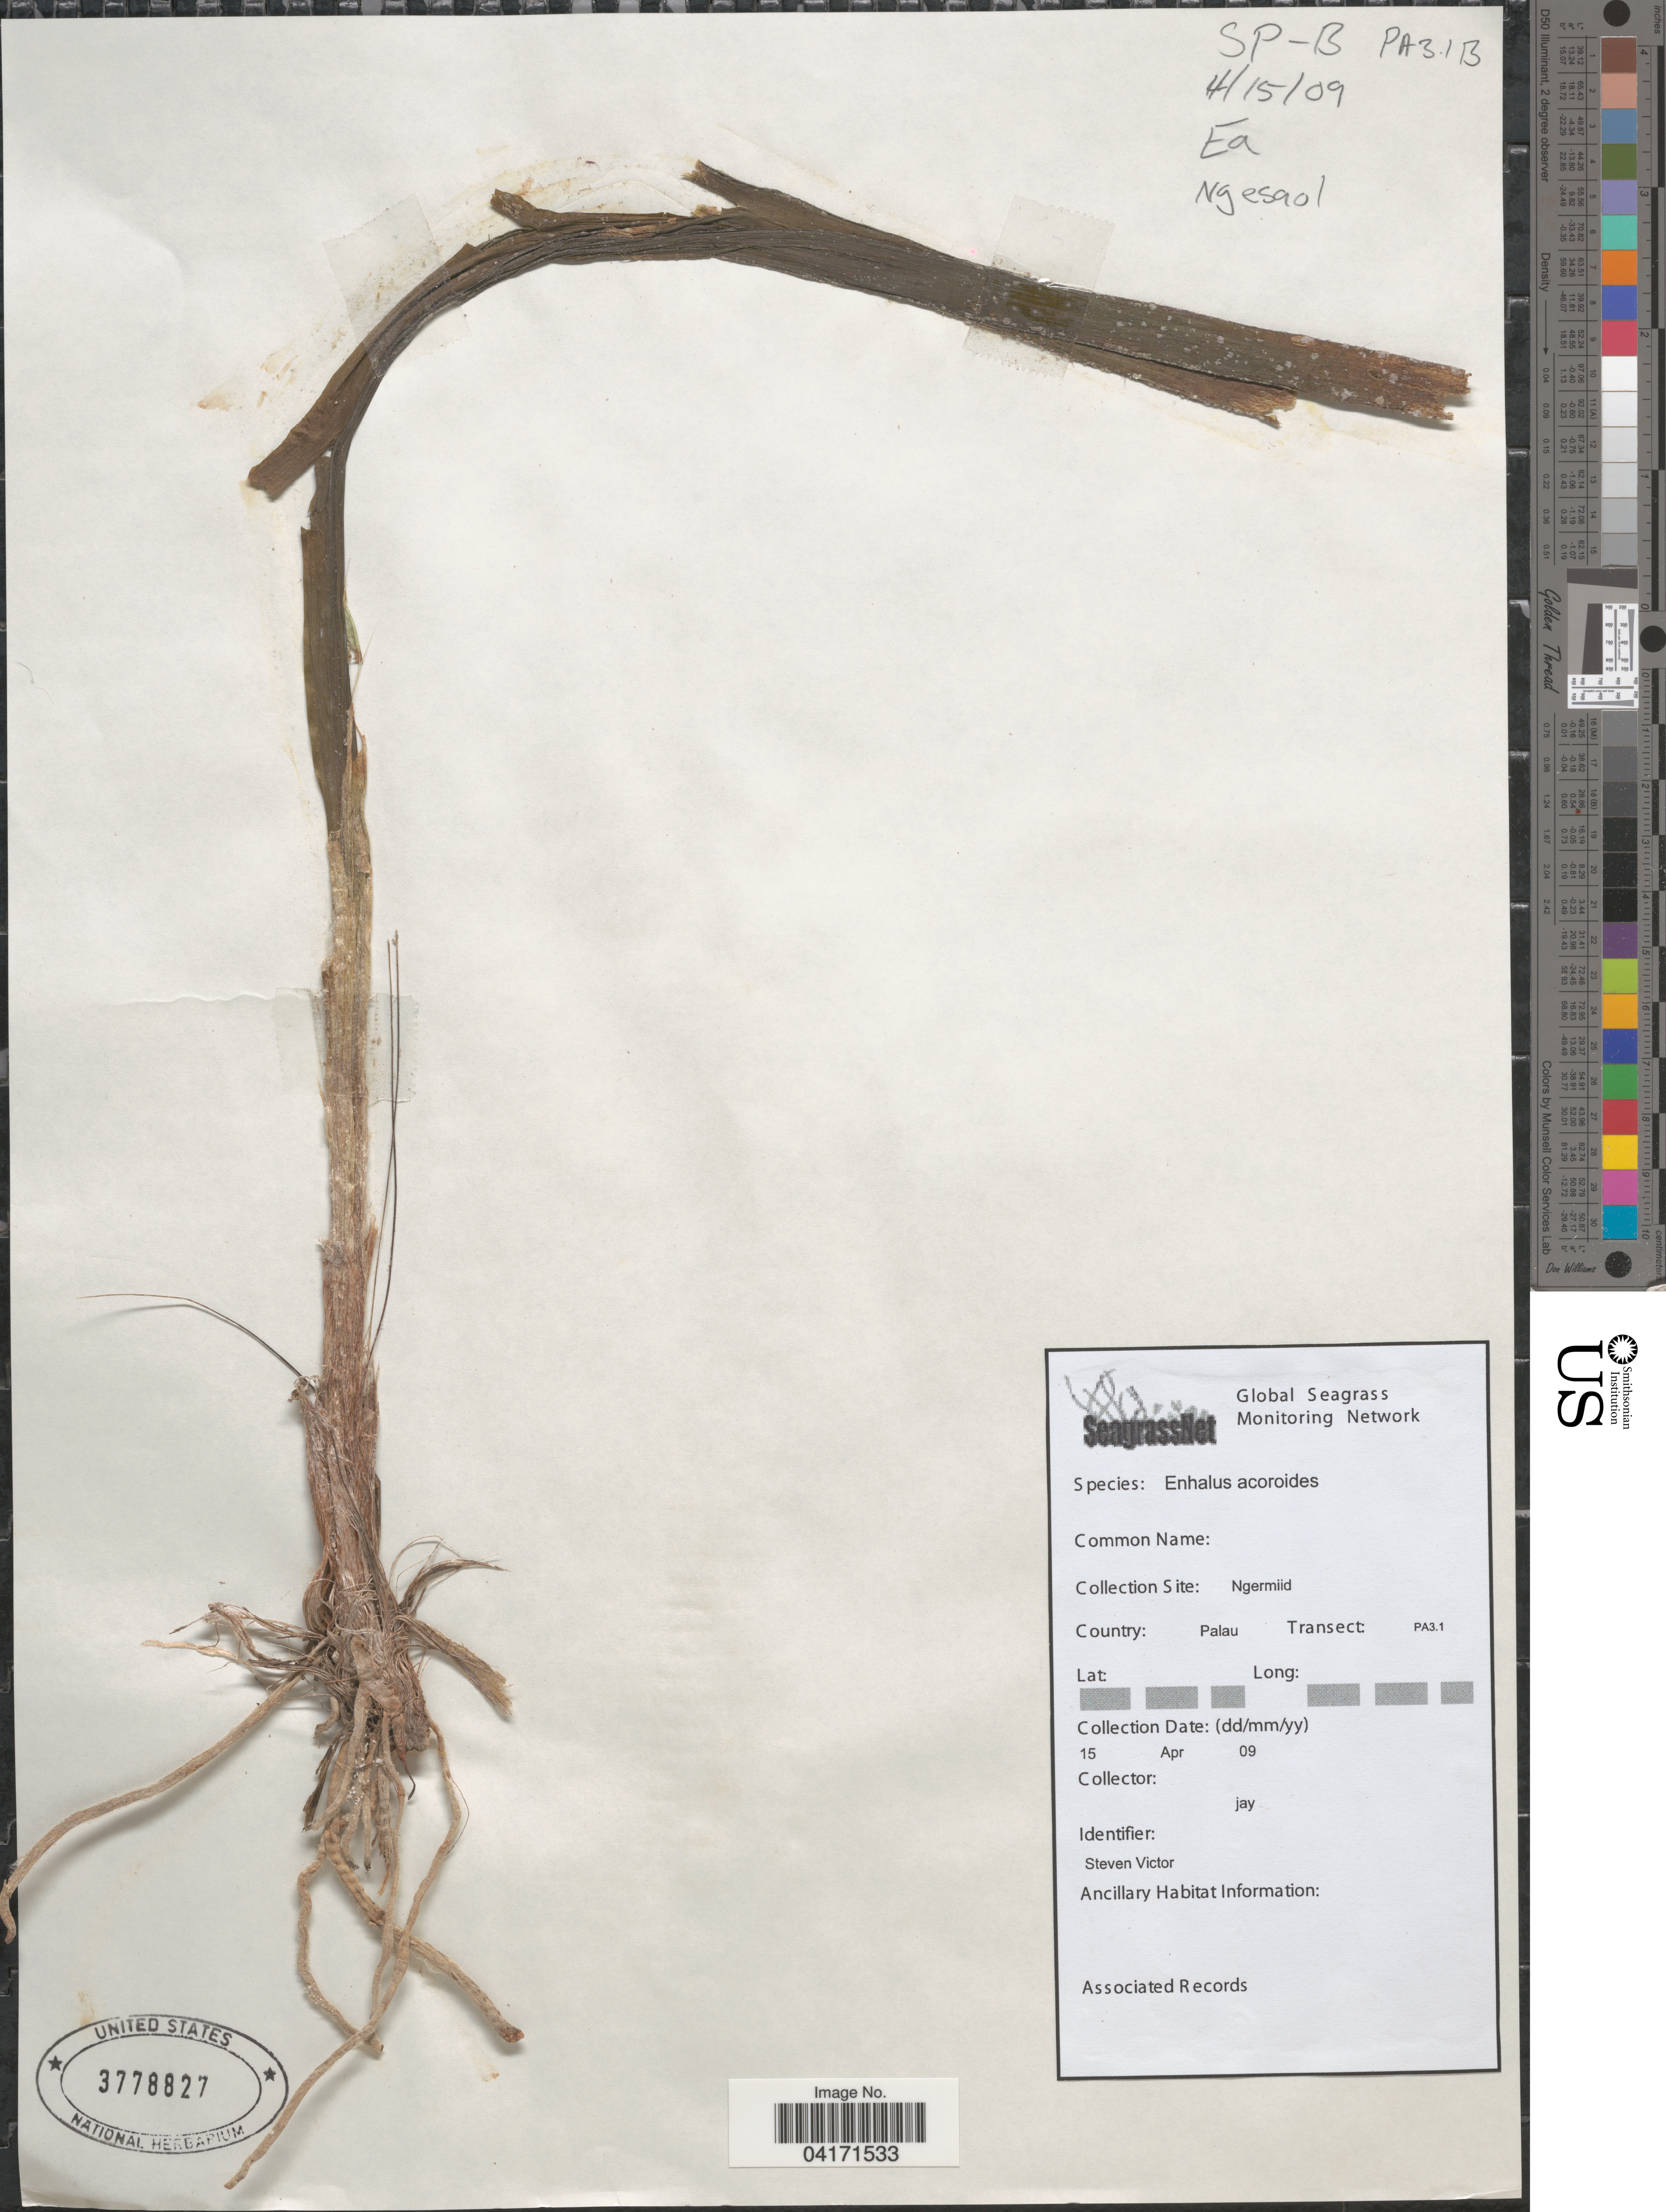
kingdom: Plantae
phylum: Tracheophyta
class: Liliopsida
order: Alismatales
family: Hydrocharitaceae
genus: Enhalus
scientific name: Enhalus acoroides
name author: (L. f.) Royle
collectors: Jay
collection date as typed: Transcribed d/m/y: 15/4/9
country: Palau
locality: SP-B PA3.1 B. Ea Ngesaol. Ngermiid. Palau. Transect: PA3.1.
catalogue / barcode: US 3778827